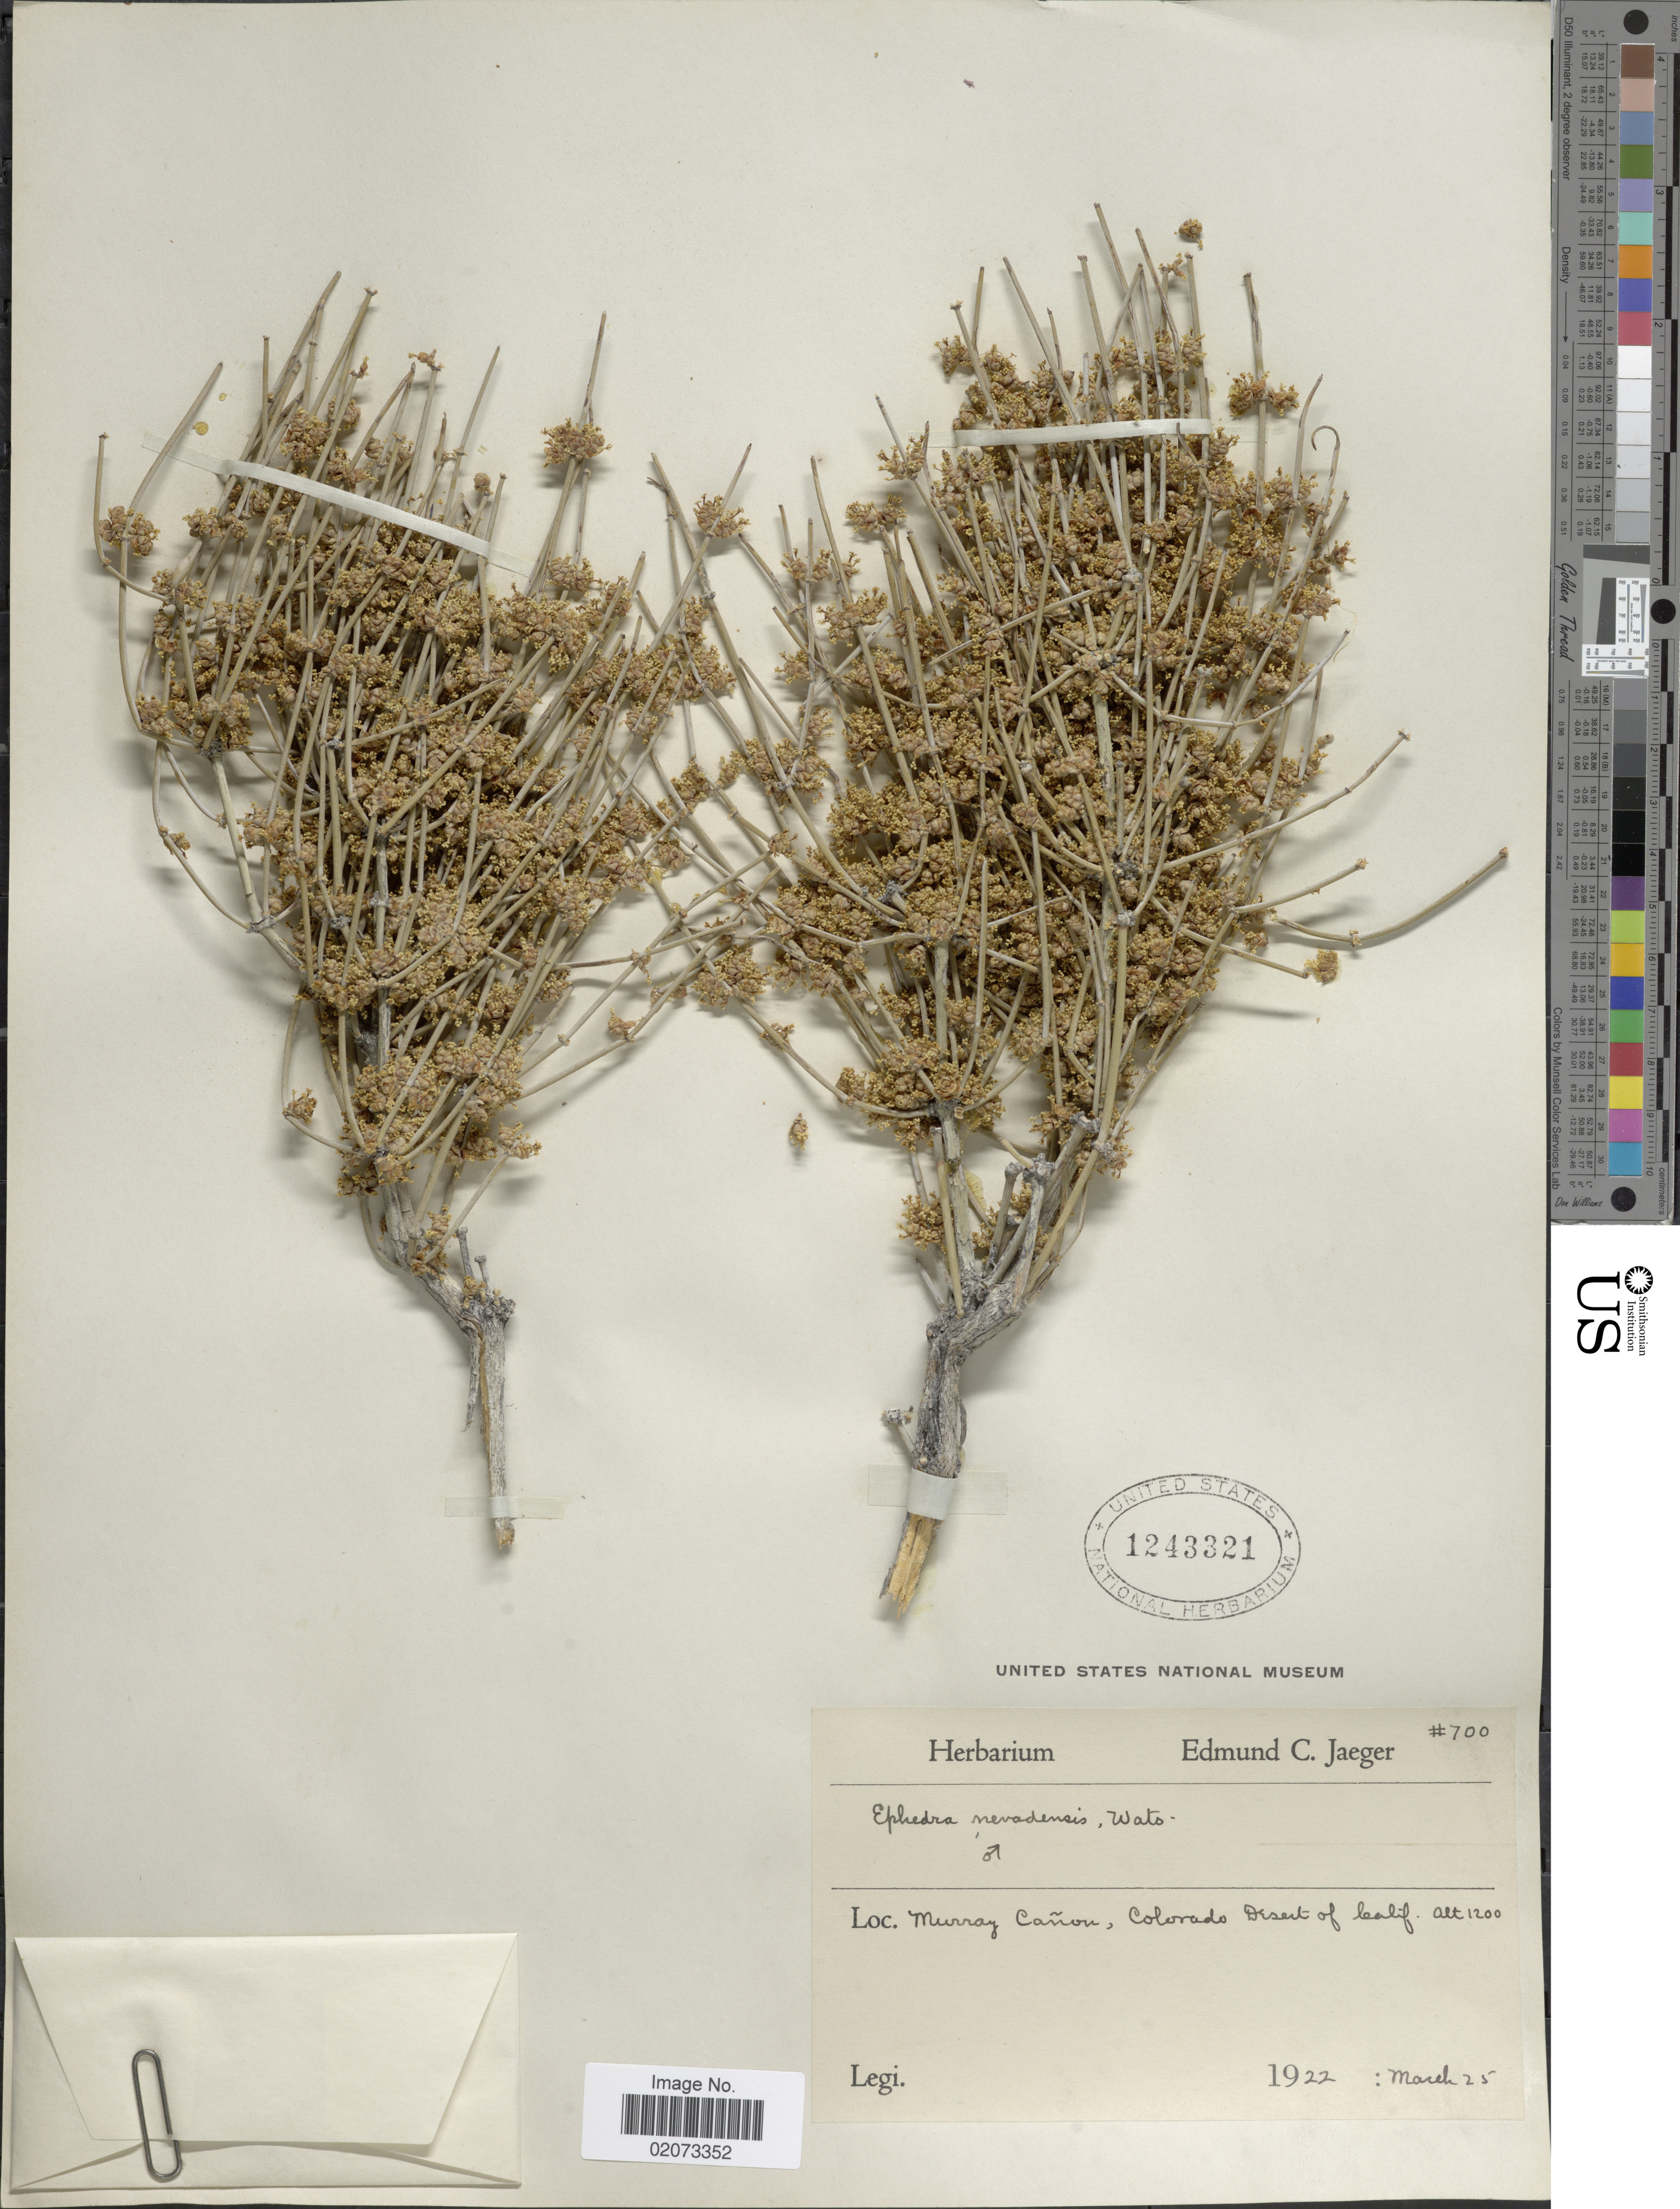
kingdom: Plantae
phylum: Tracheophyta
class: Gnetopsida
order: Ephedrales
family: Ephedraceae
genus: Ephedra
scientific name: Ephedra nevadensis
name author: S. Watson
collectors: E. Jaeger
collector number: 700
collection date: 1922-03-25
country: United States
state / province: California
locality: Murray Canon, Colorado Desert of Calif.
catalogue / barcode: US 1243321